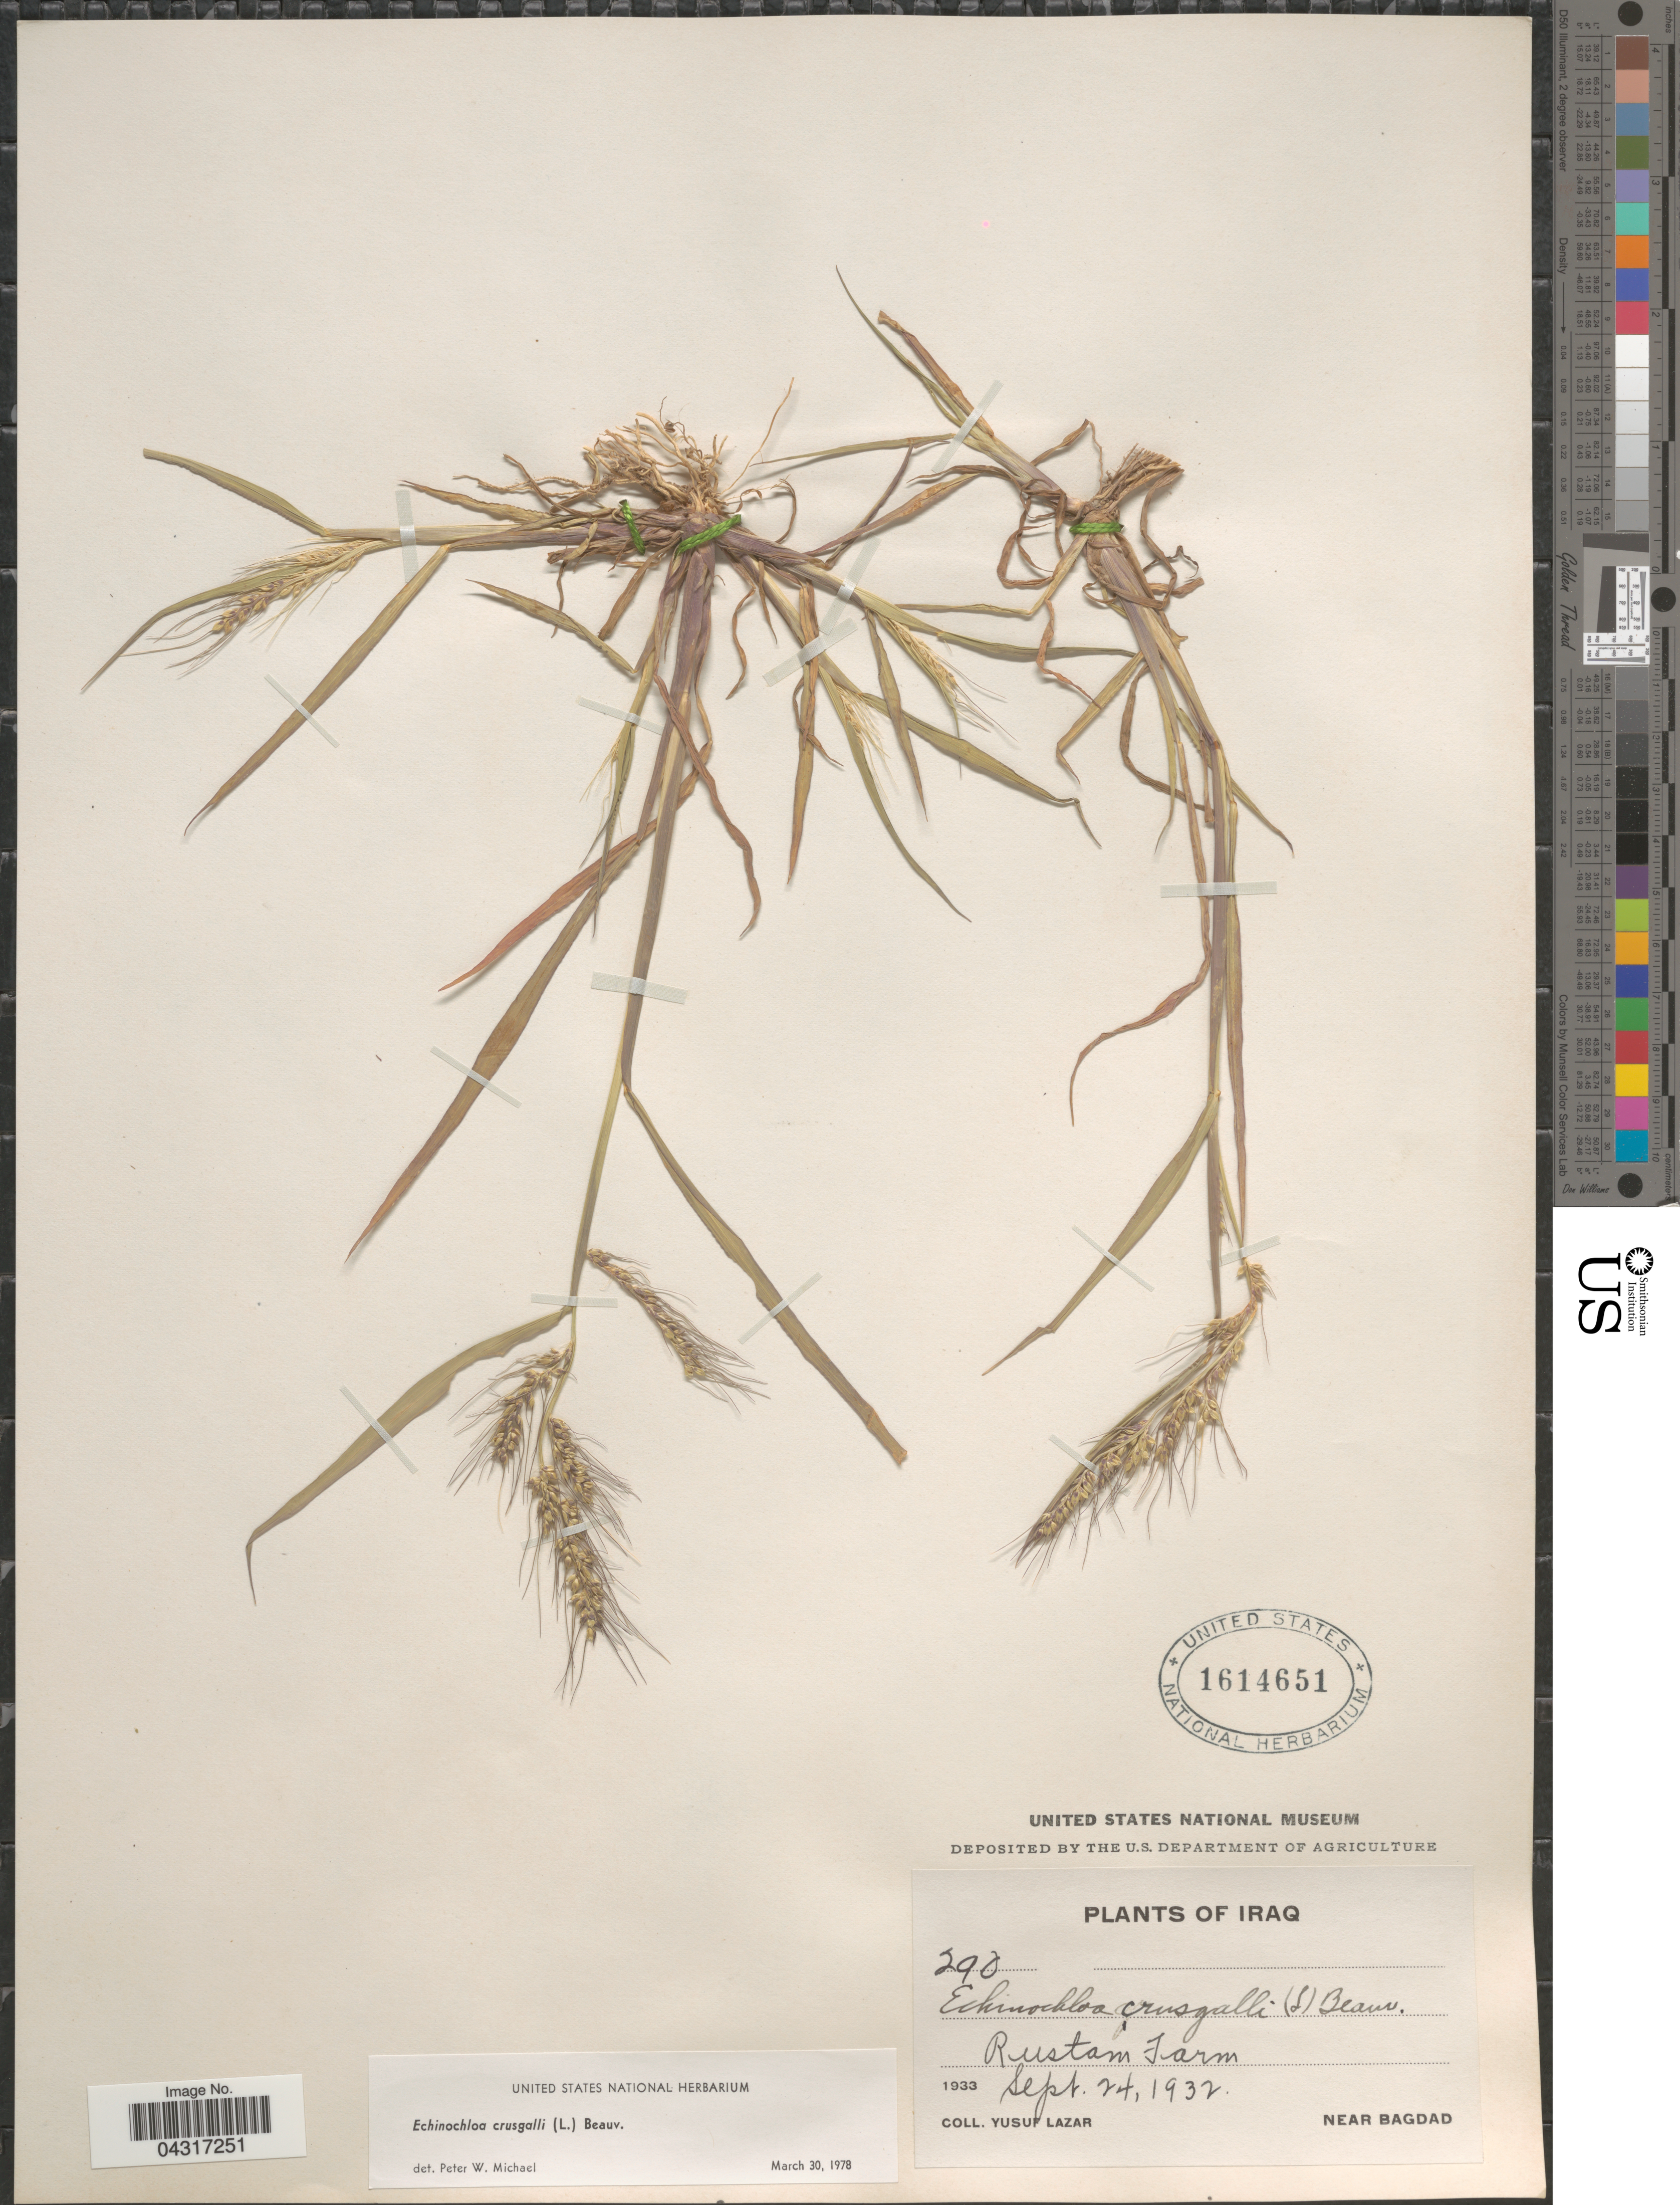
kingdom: Plantae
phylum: Tracheophyta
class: Liliopsida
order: Poales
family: Poaceae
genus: Echinochloa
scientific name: Echinochloa crus-galli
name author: (L.) P. Beauv.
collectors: Y. Lazar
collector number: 290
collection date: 1932-09-24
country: Iraq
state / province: Baghdad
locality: Rustam Farm.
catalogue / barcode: US 1614651